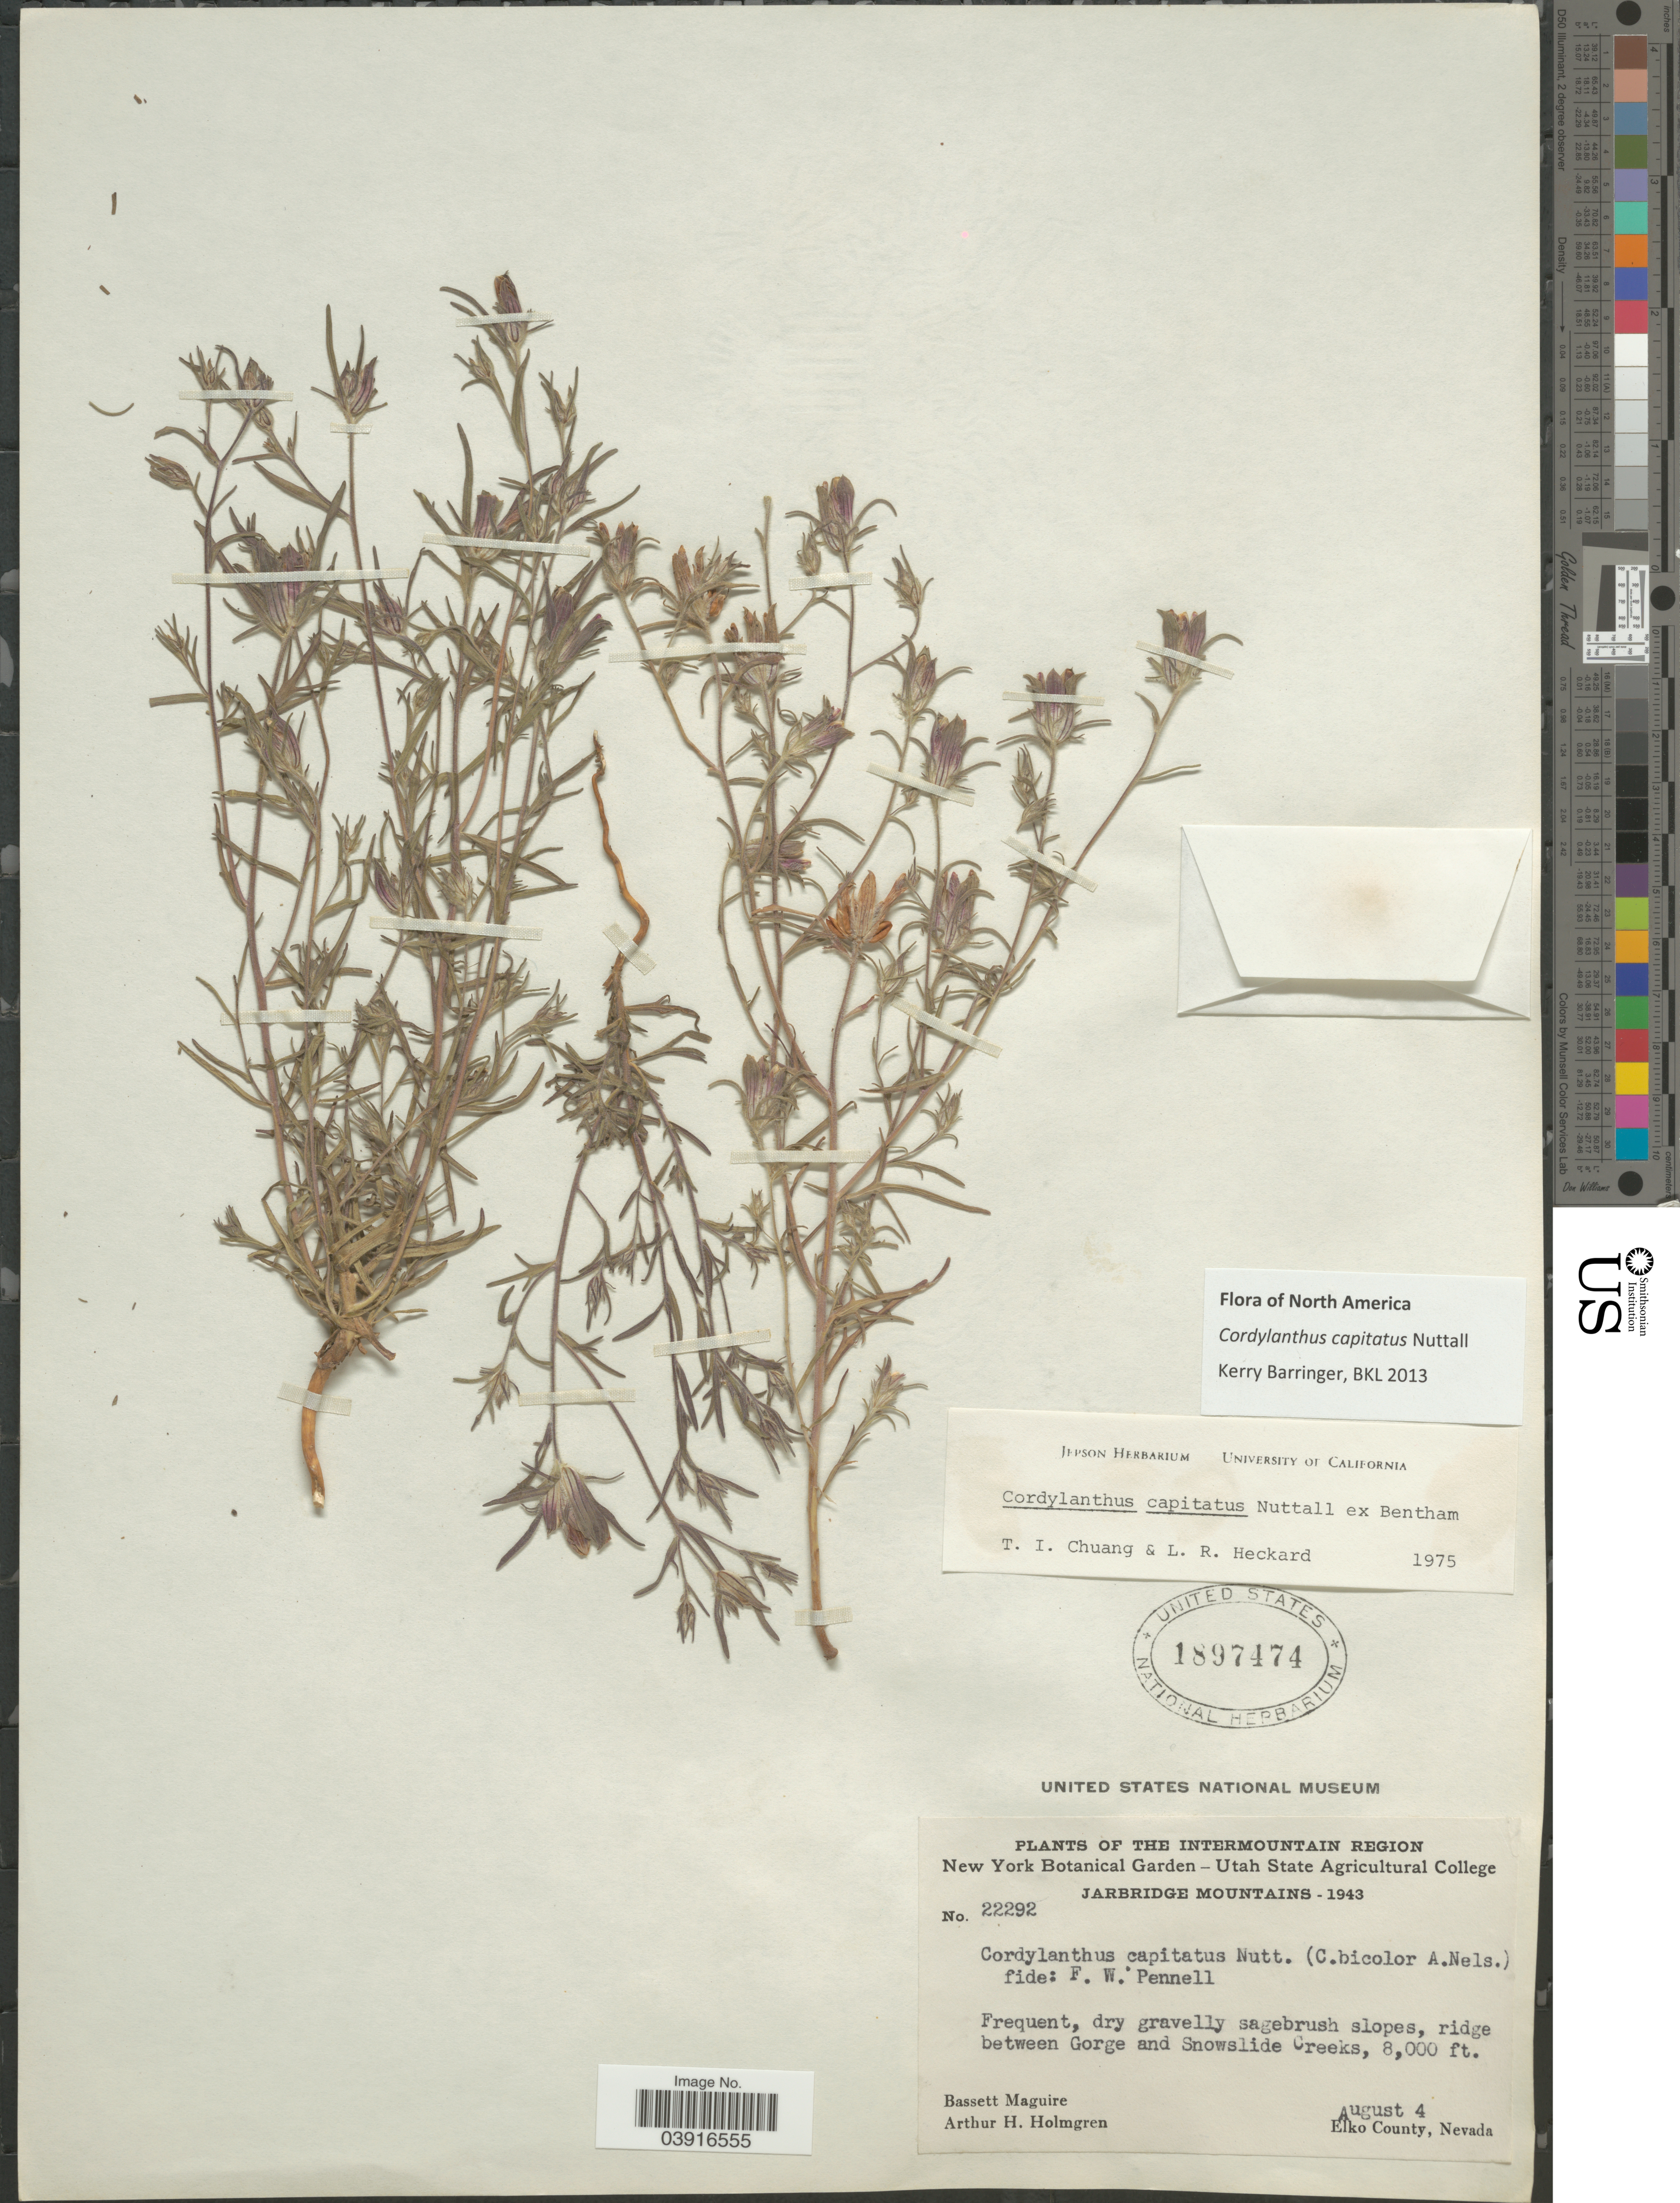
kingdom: Plantae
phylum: Tracheophyta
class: Magnoliopsida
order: Lamiales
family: Orobanchaceae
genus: Cordylanthus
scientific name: Cordylanthus capitatus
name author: Nutt. ex Benth.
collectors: B. Maguire & A. H. Holmgren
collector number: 22292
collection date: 1943-08-04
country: United States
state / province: Nevada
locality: The Intermountain Region. Ridge between Gorge and Snowslide Creeks. Elko County.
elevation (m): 2438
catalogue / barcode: US 1897474